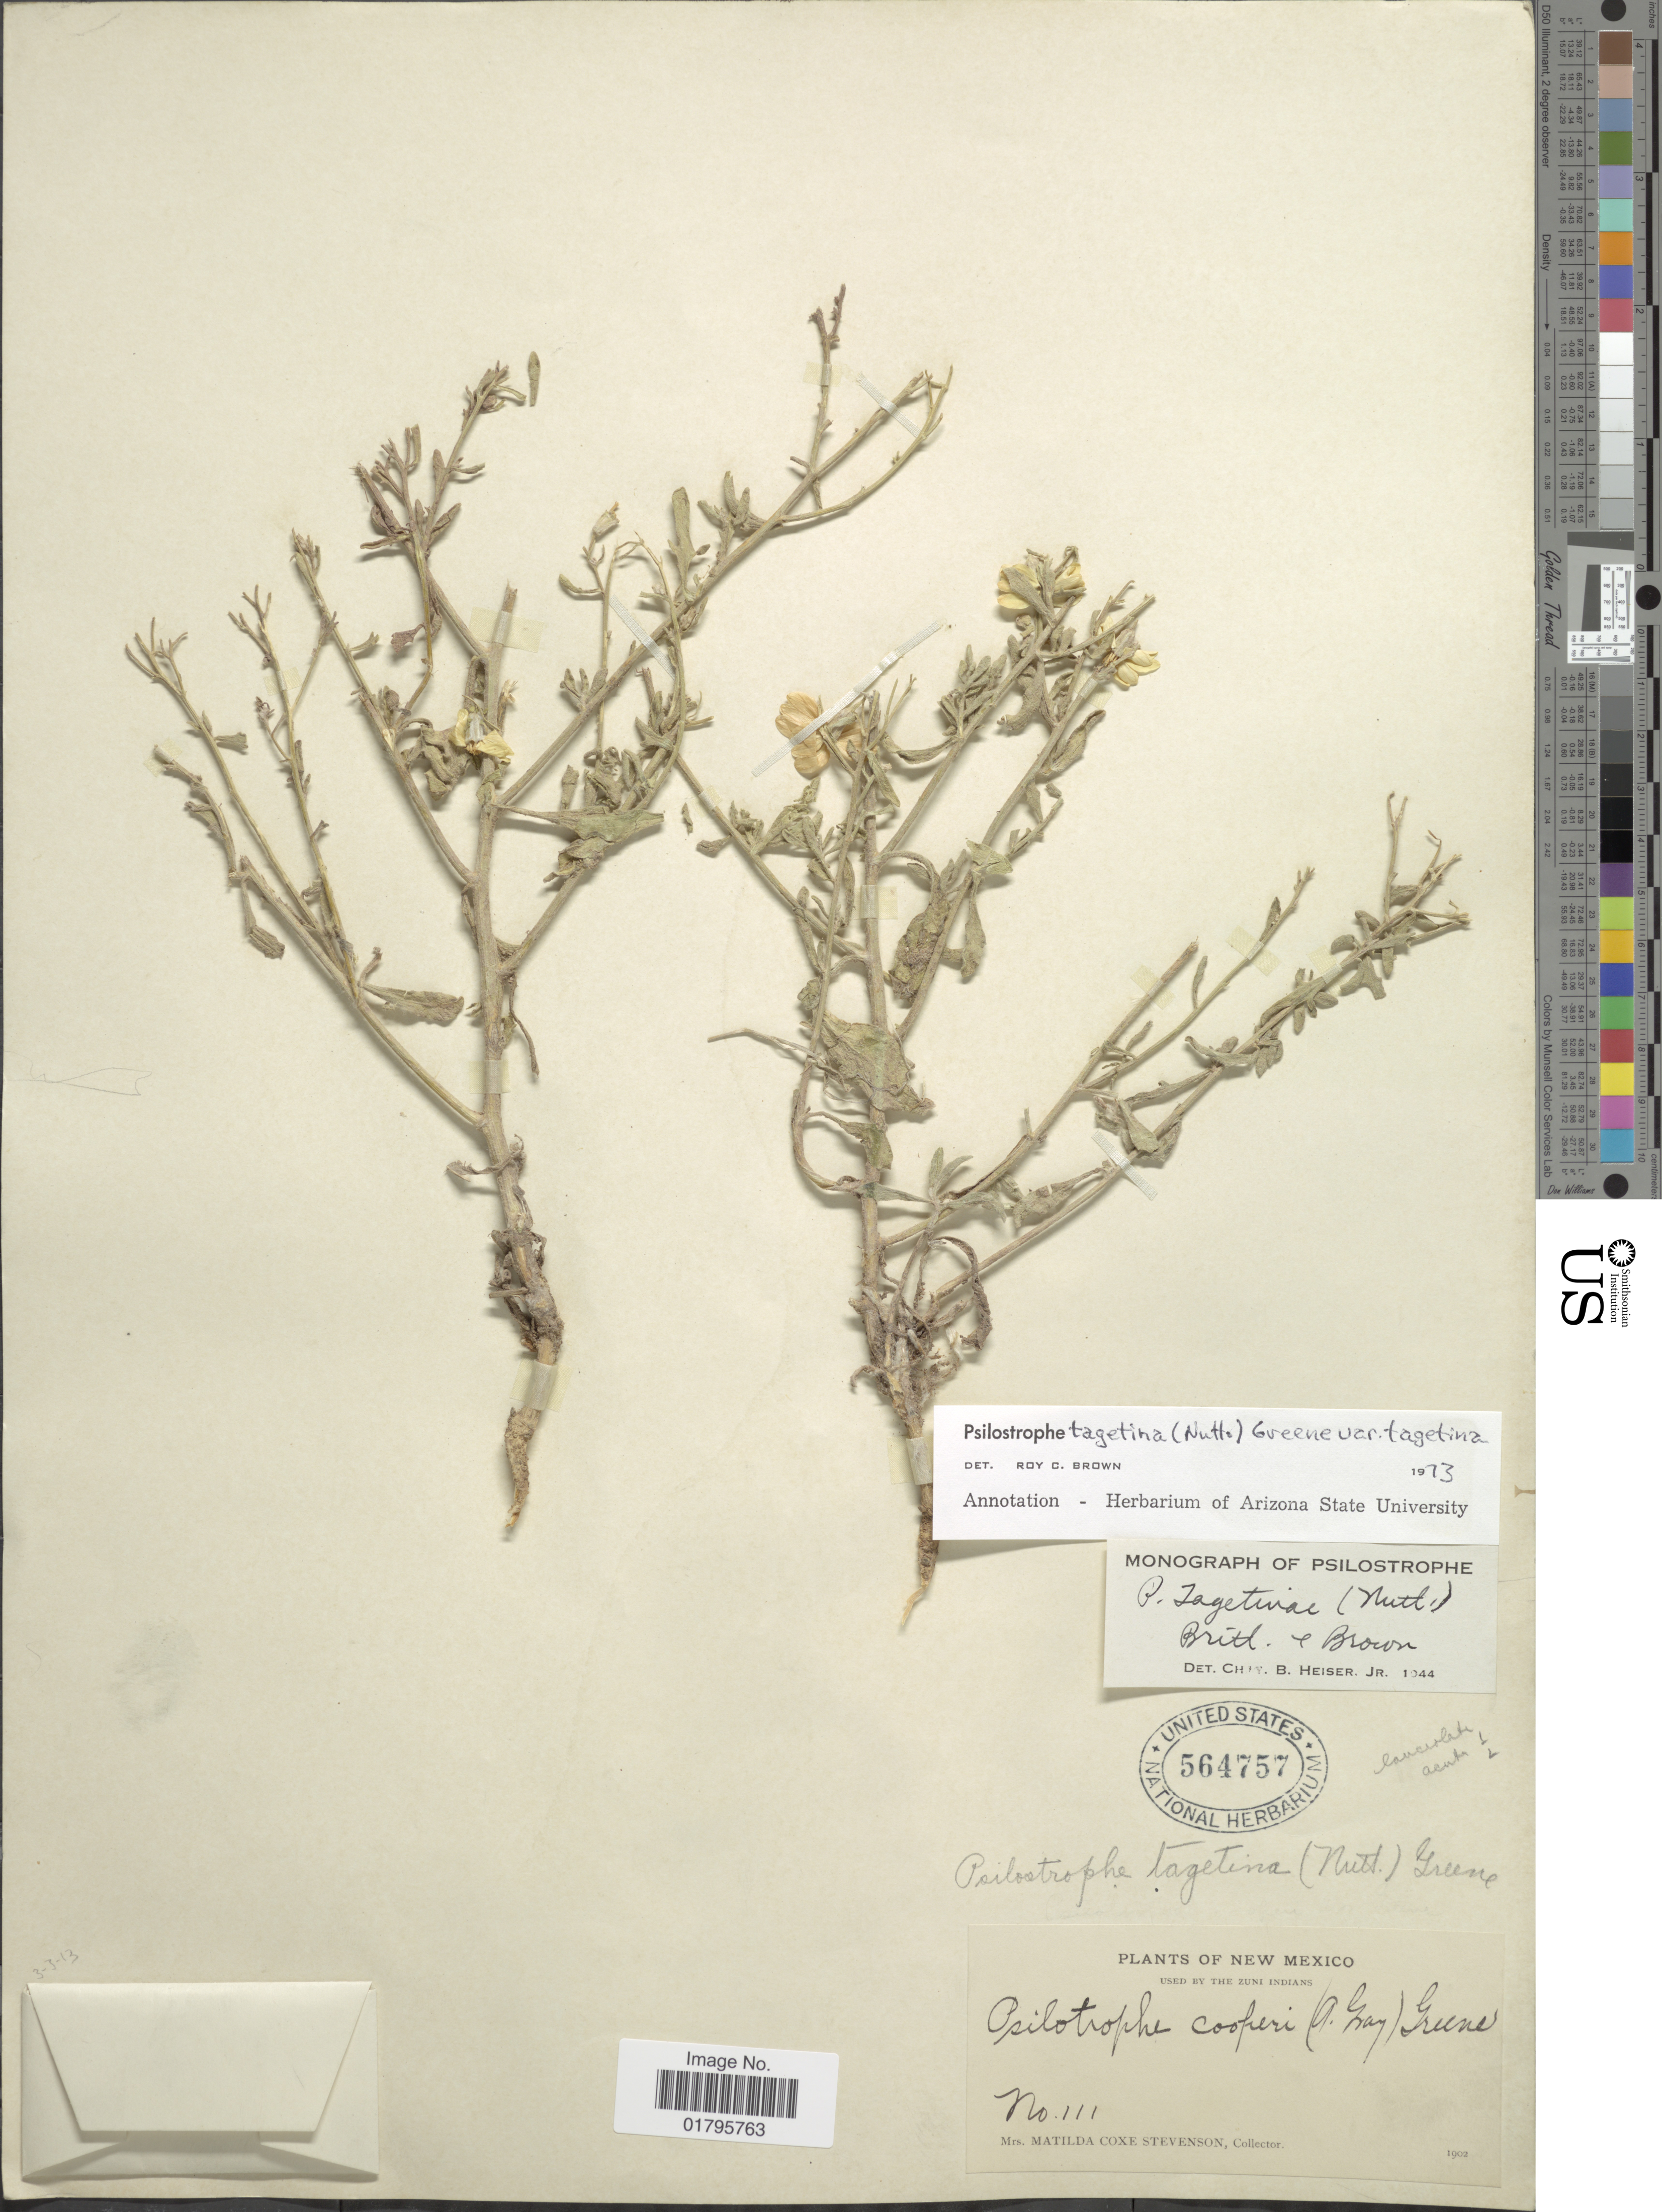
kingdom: Plantae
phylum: Tracheophyta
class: Magnoliopsida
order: Asterales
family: Asteraceae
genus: Psilostrophe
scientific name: Psilostrophe tagetina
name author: (Nutt.) Greene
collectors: M. Stevenson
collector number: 111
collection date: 1902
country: United States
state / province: New Mexico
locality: Ziuni Indians [unsure placement]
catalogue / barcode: US 564757